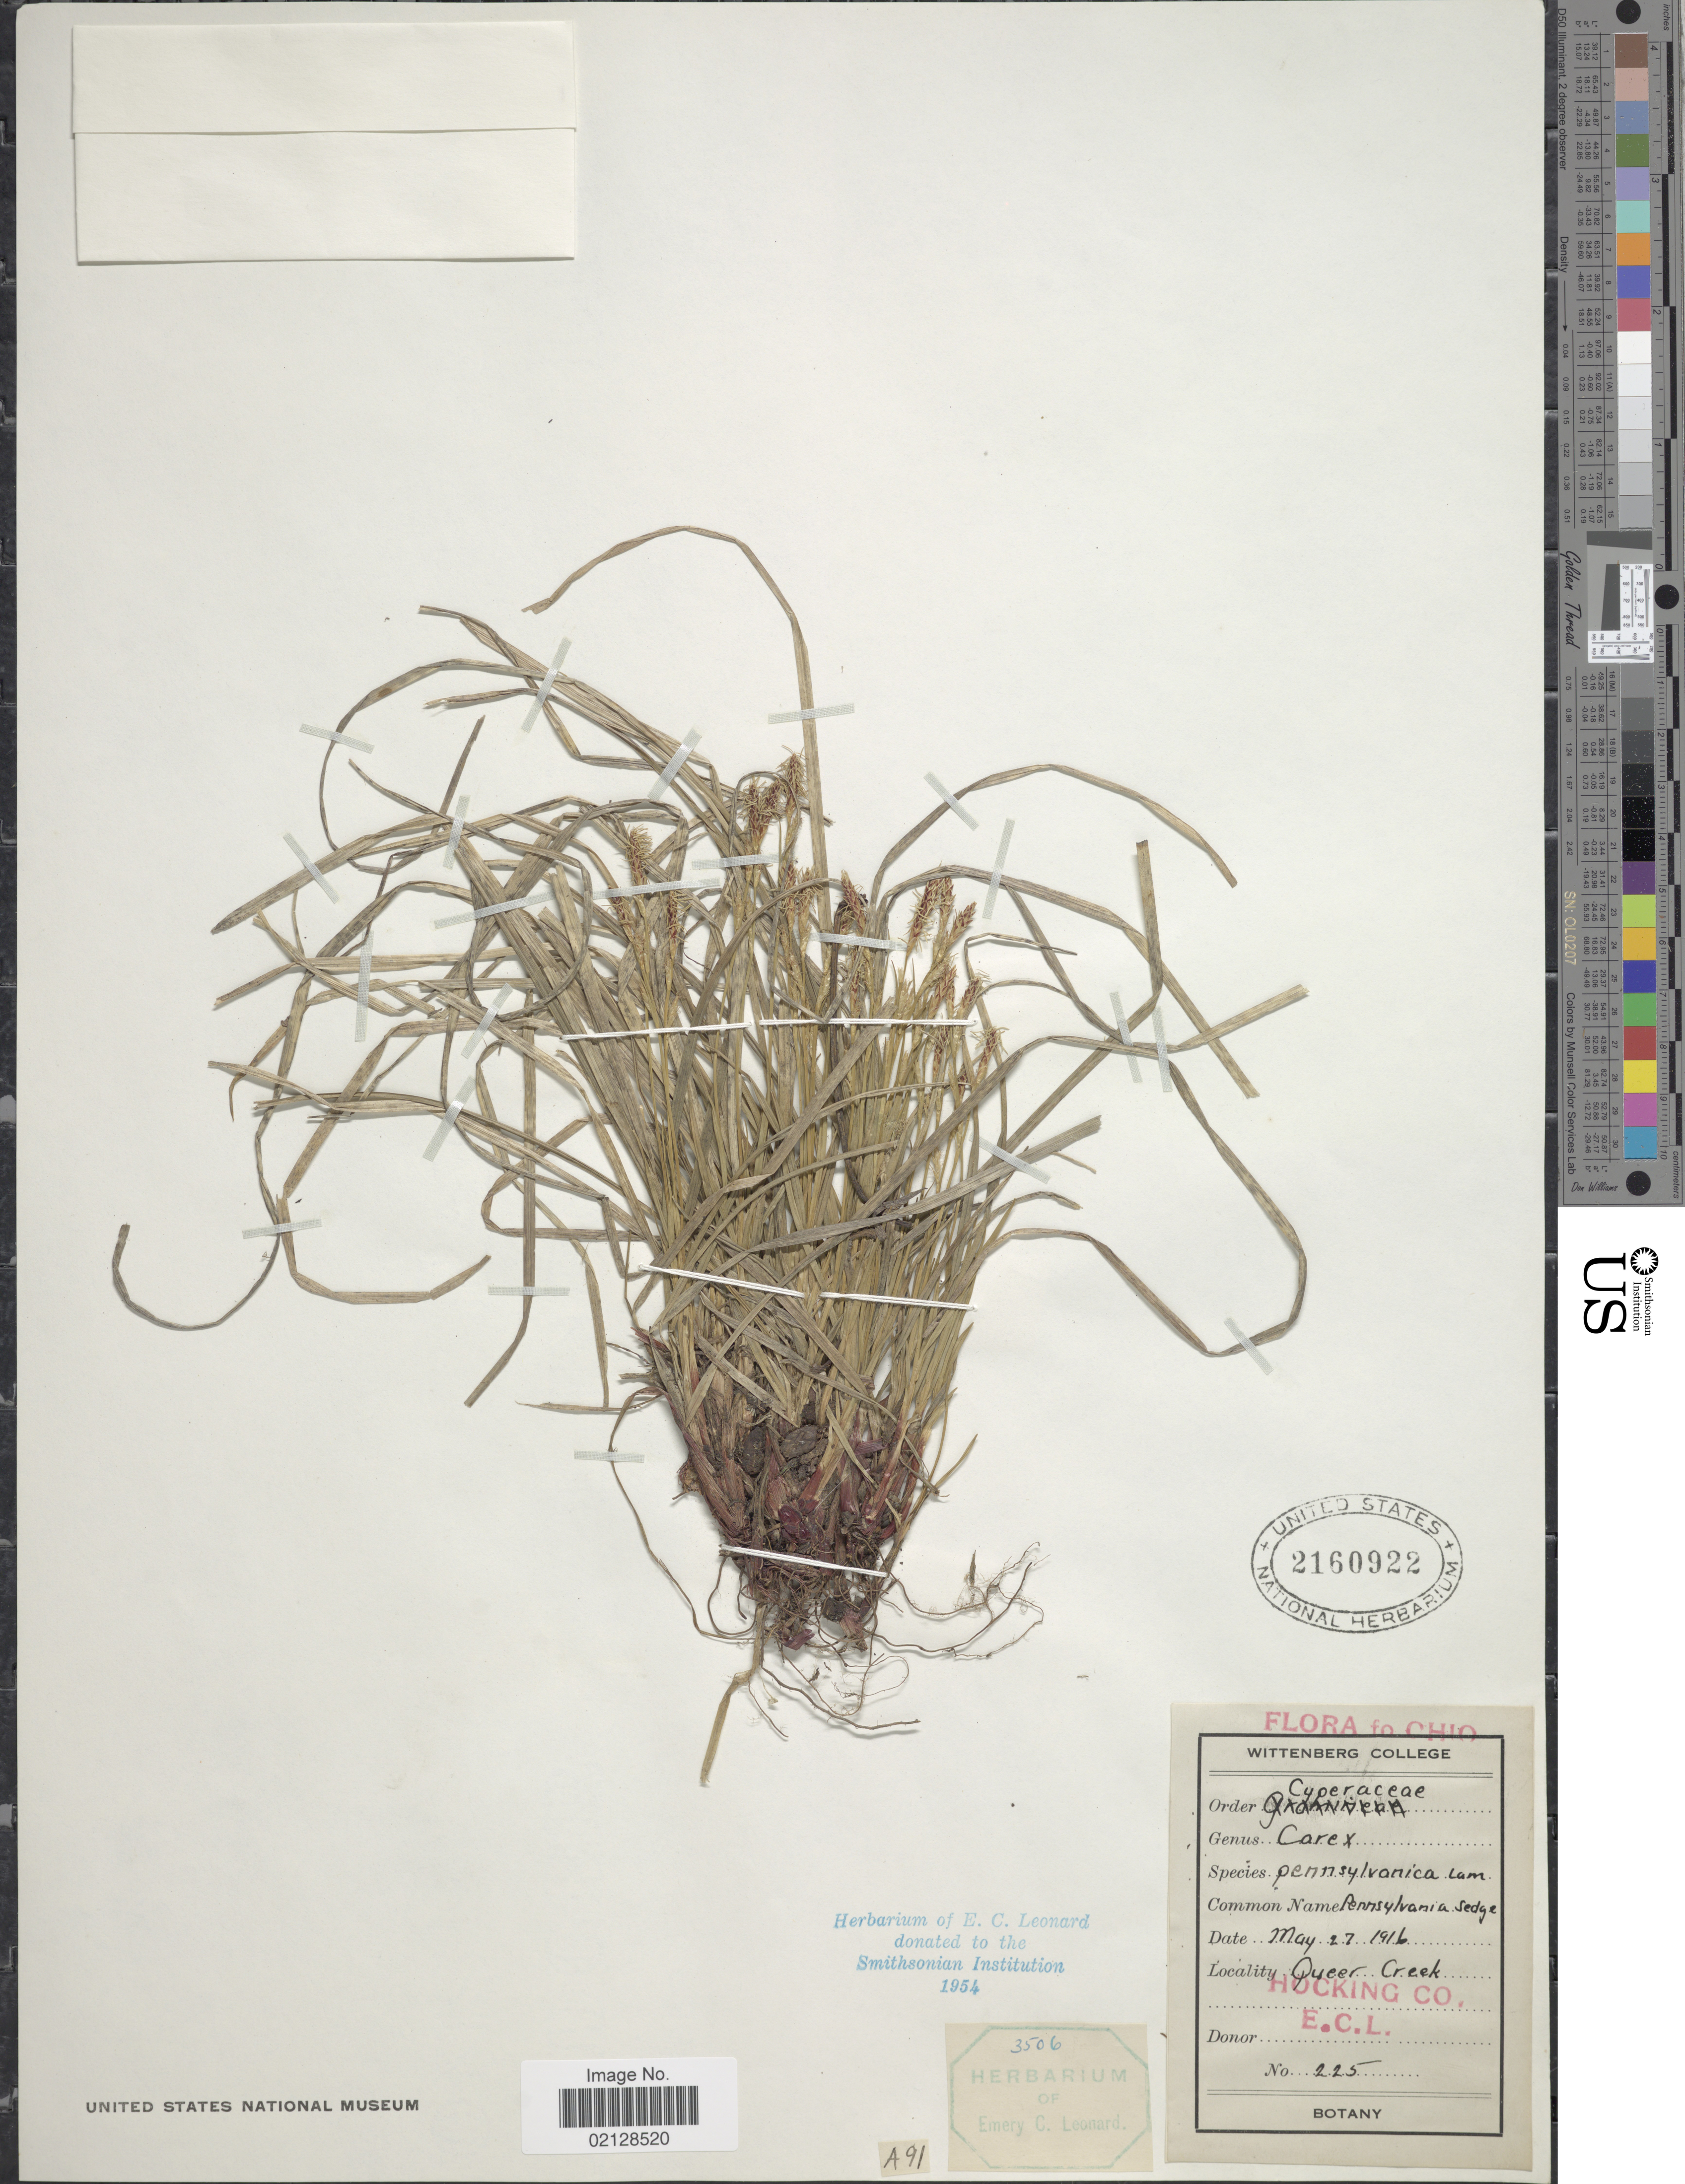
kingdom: Plantae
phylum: Tracheophyta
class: Liliopsida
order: Poales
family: Cyperaceae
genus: Carex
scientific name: Carex pensylvanica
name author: Lam.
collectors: E. C. Leonard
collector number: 225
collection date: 1916-05-27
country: United States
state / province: Ohio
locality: Queer Creek, Hocking Co.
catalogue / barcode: US 2160922